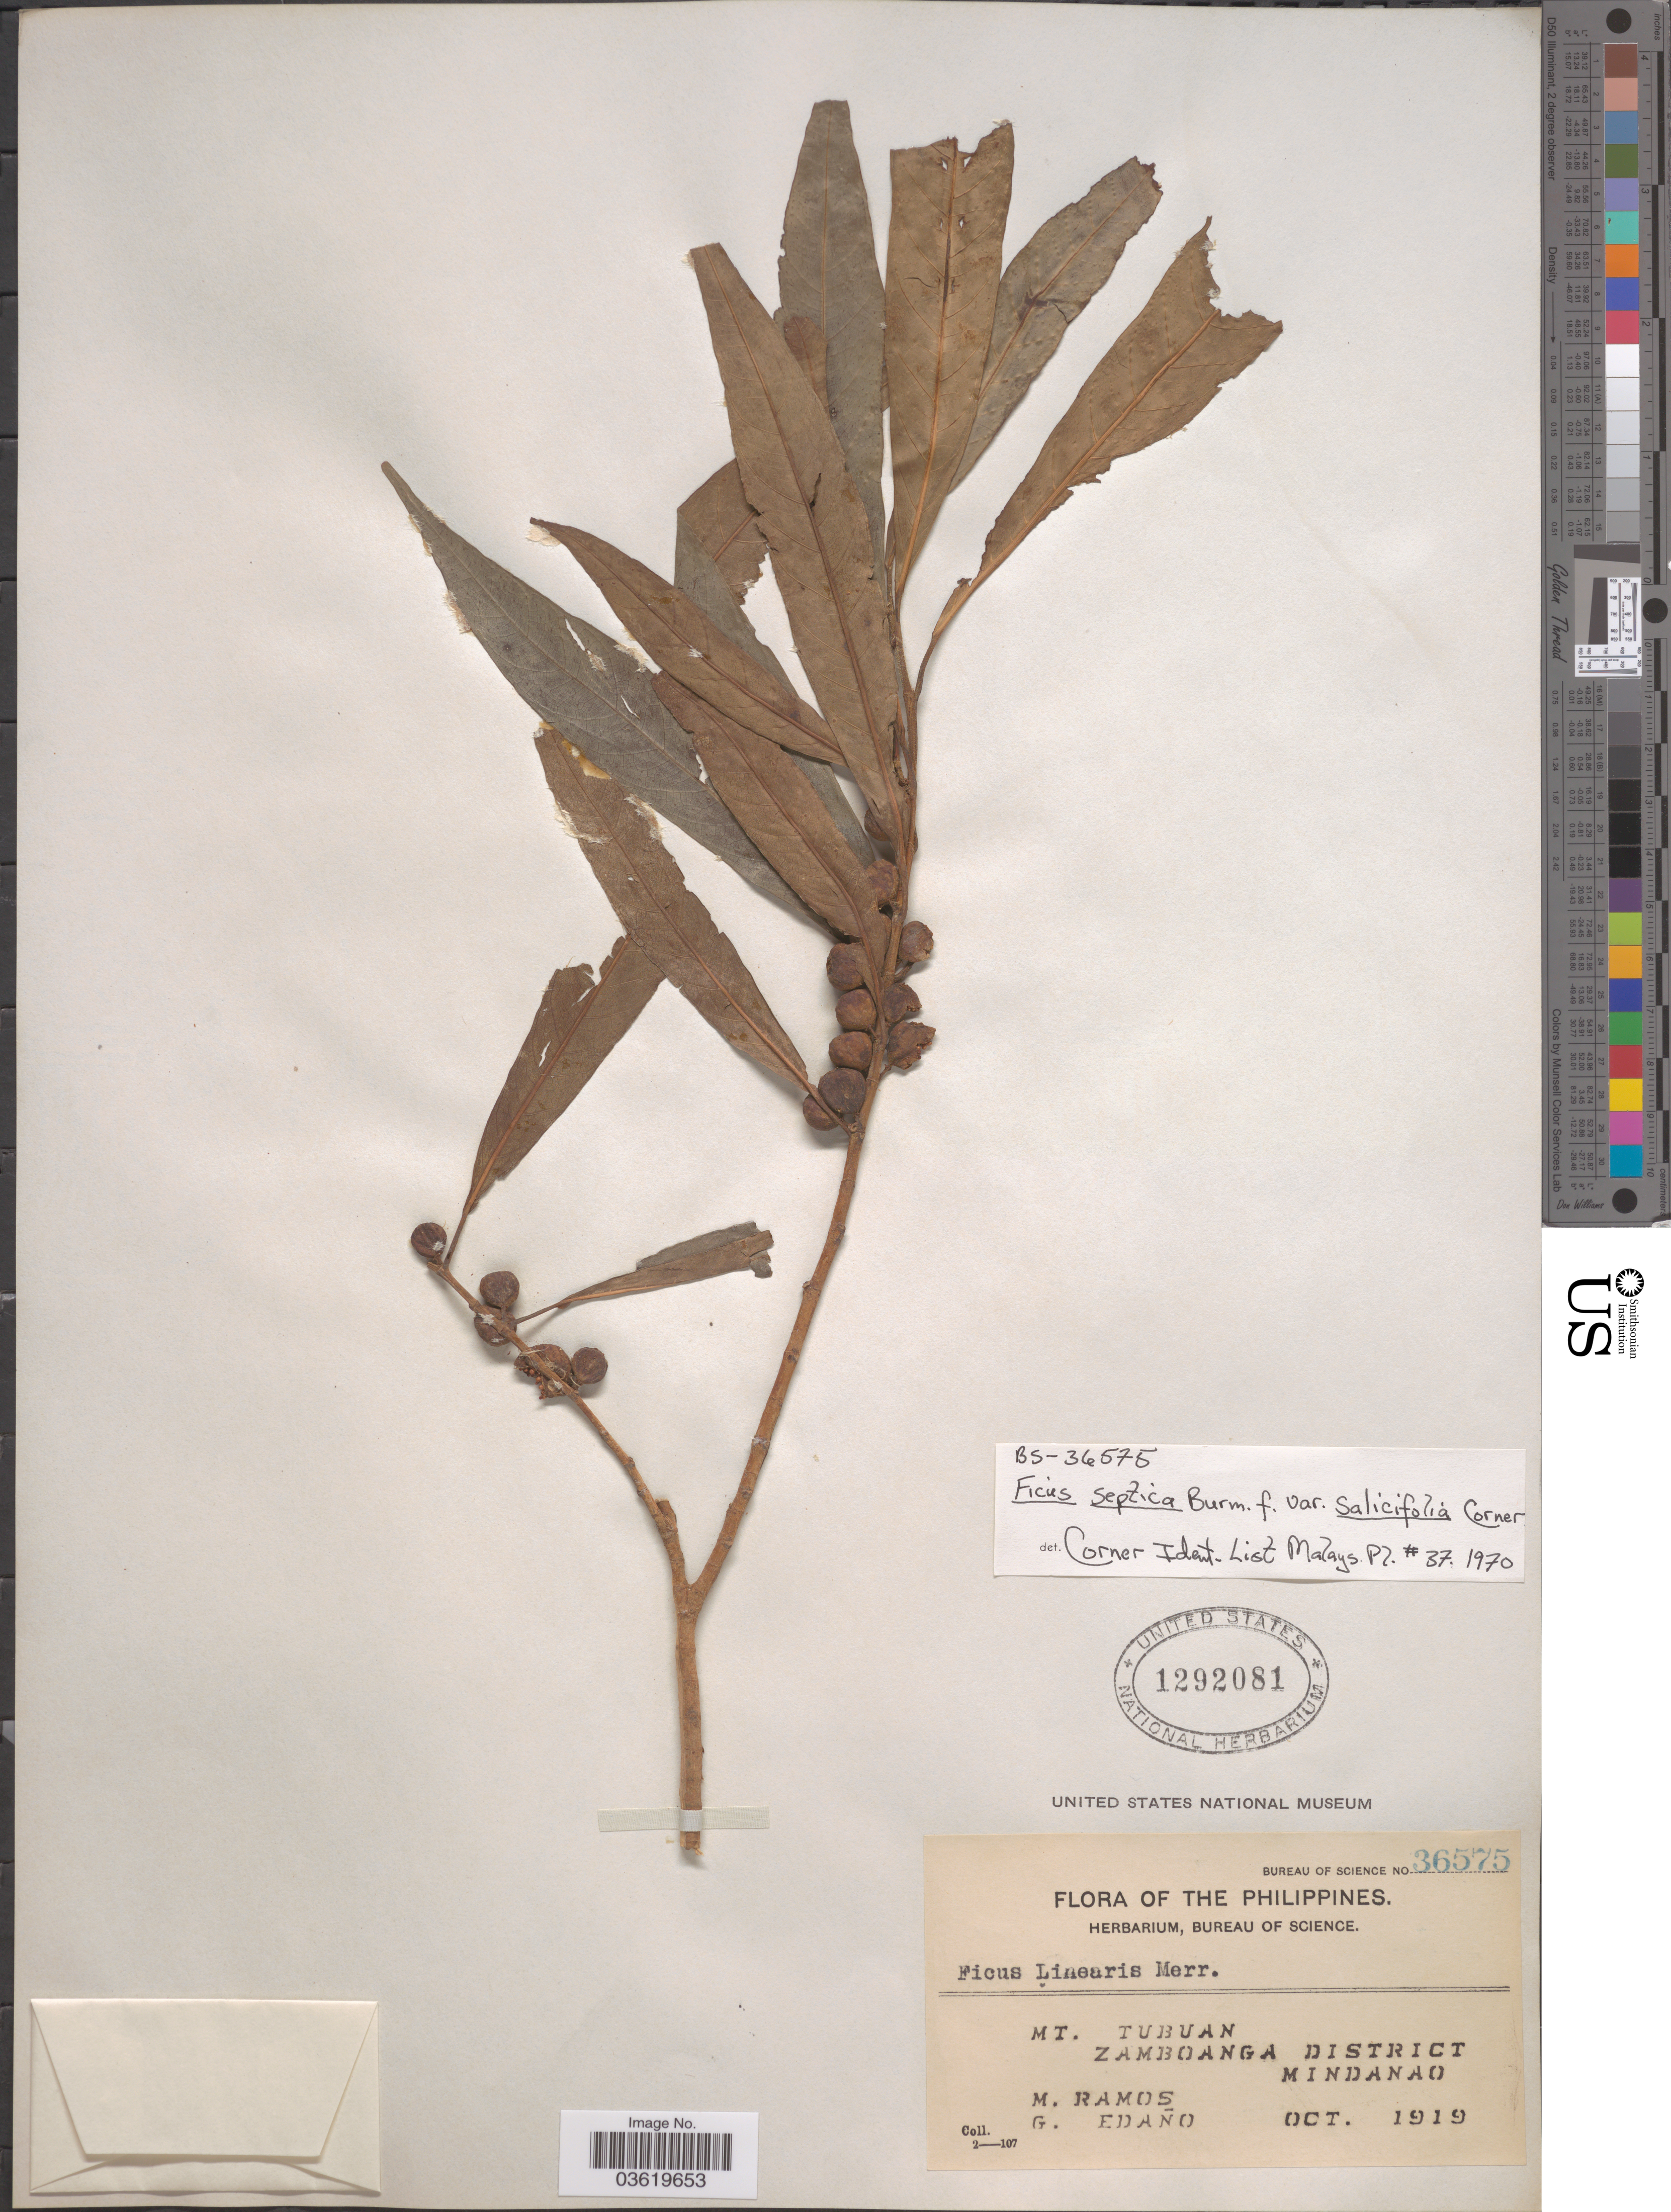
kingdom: Plantae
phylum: Tracheophyta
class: Magnoliopsida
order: Rosales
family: Moraceae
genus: Ficus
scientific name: Ficus septica var. salicifolia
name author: Corner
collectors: M. Ramos & G. Edaño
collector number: Bureau of Science 36575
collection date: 1919-10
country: Philippines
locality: Mt. Tubuan. Zamboanga District. Mindanao.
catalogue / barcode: US 1292081